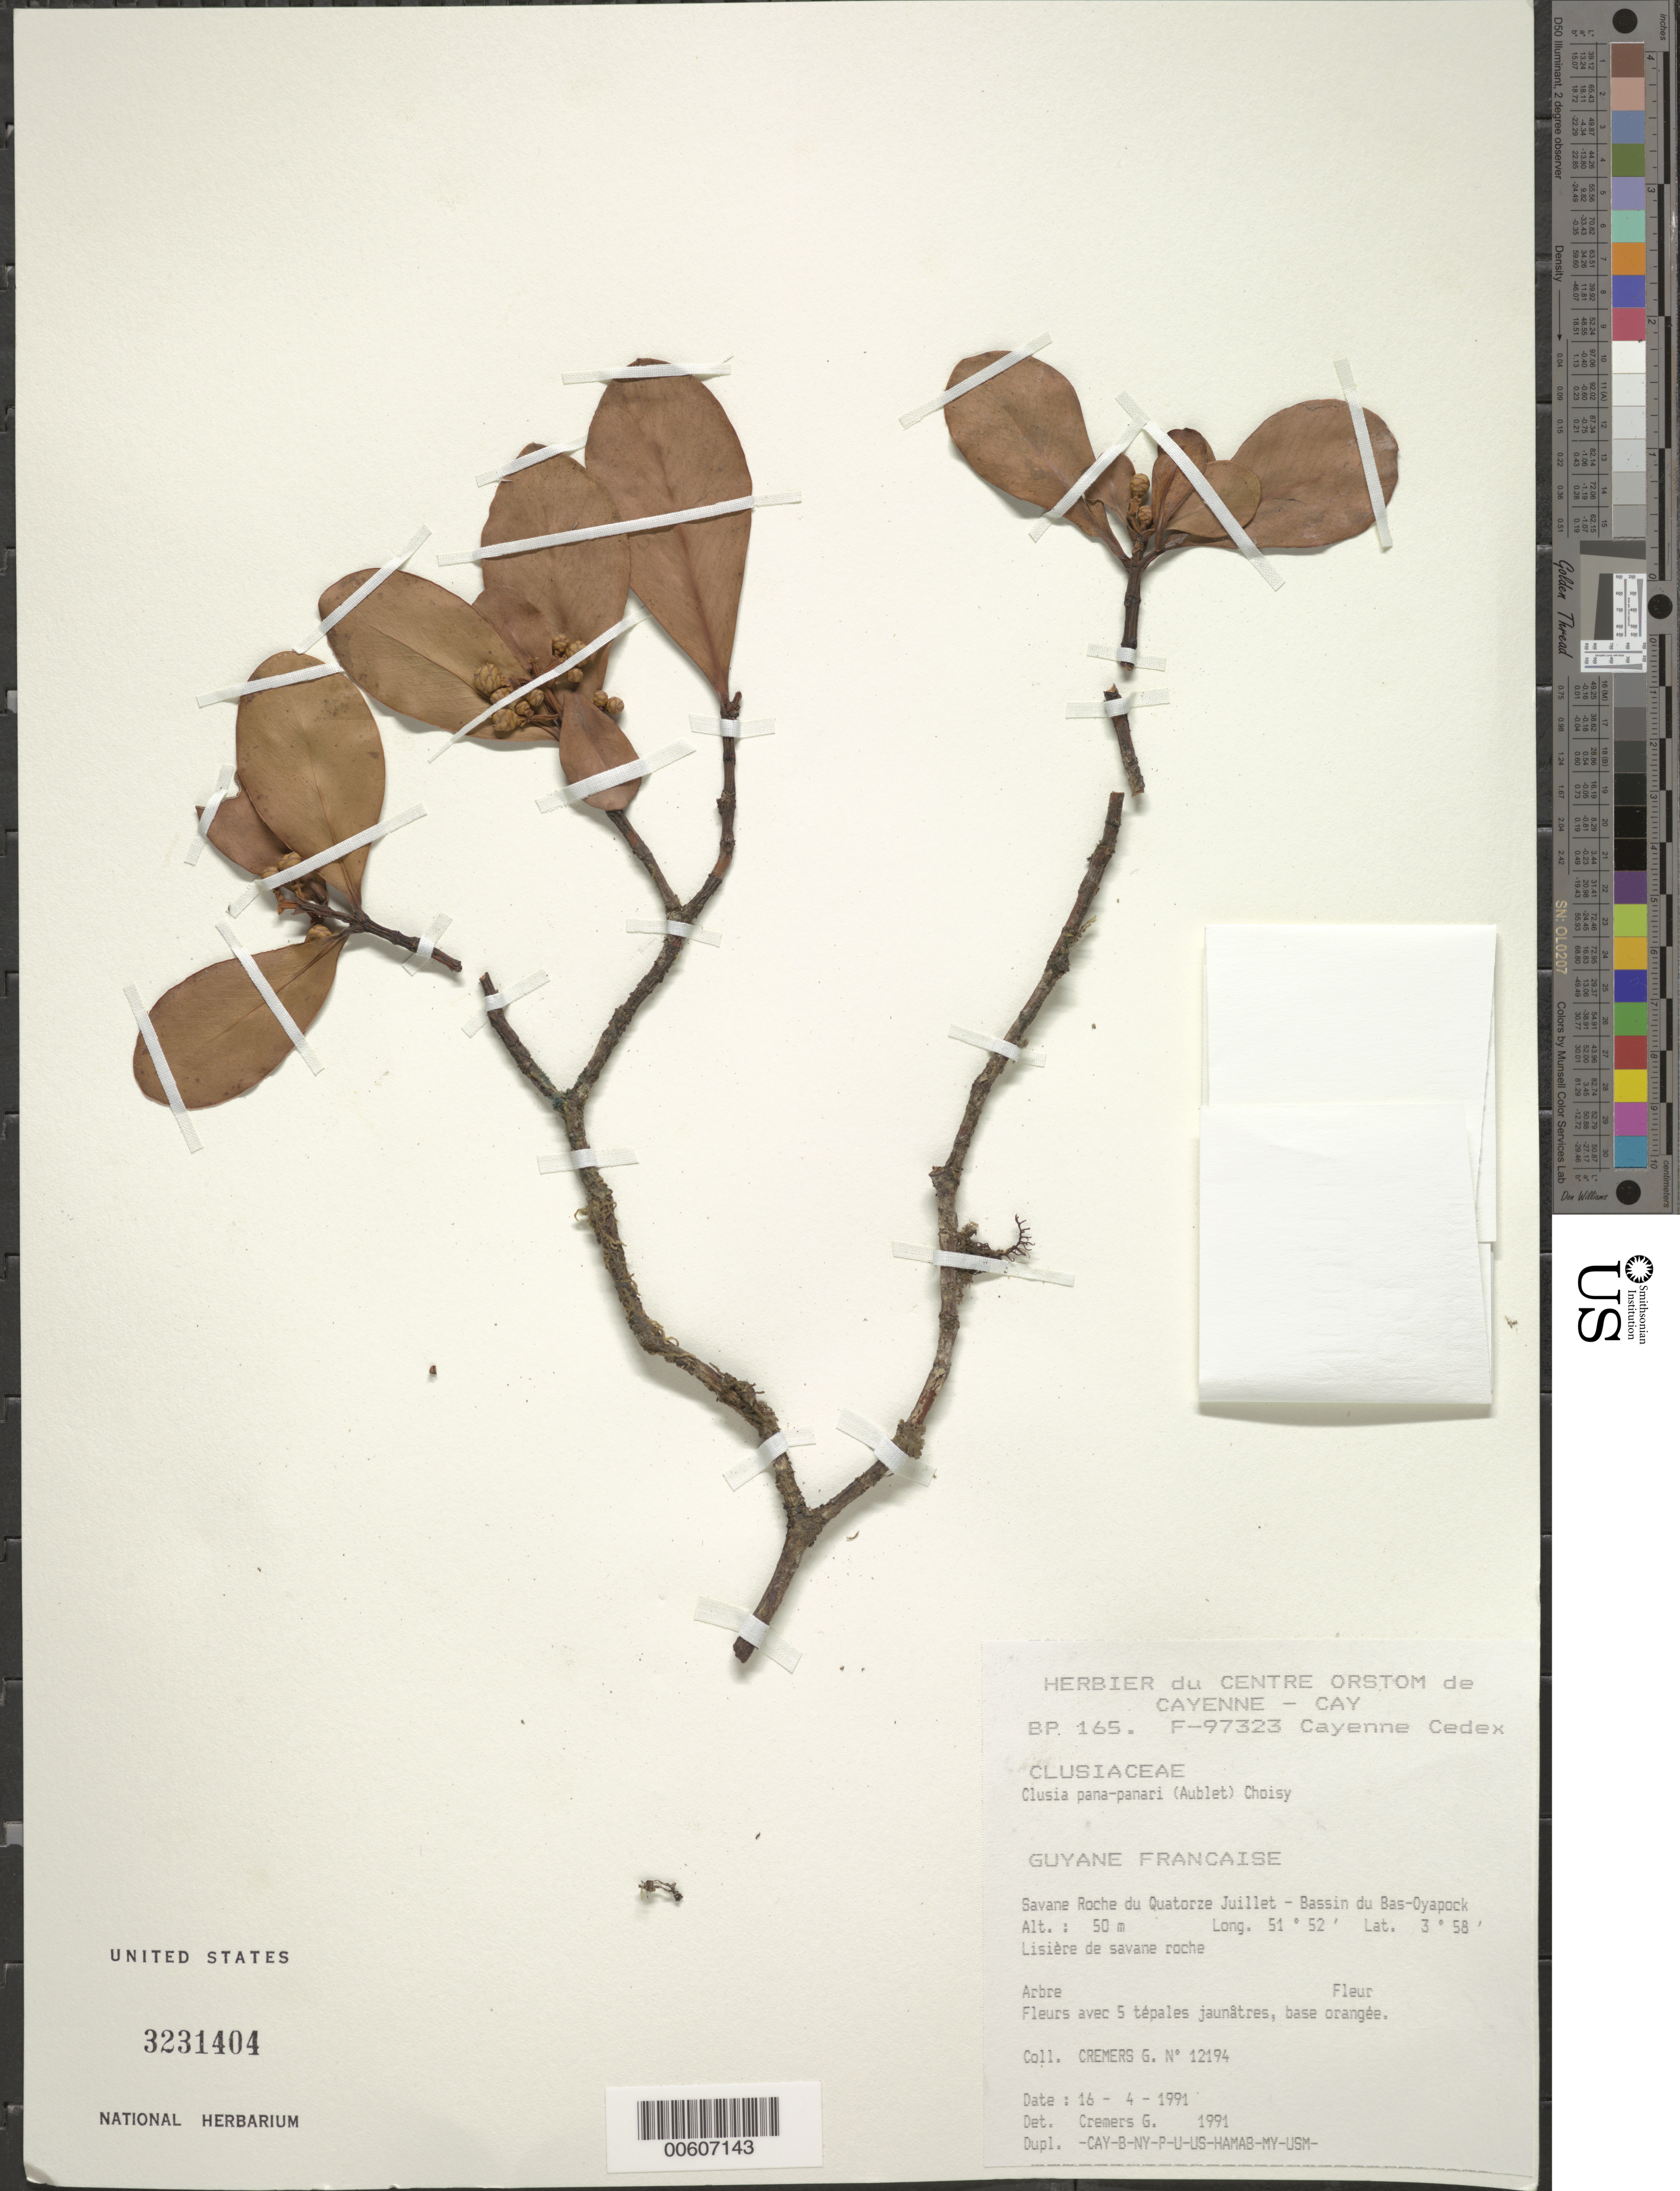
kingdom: Plantae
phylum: Tracheophyta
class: Magnoliopsida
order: Malpighiales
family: Clusiaceae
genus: Clusia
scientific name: Clusia panapanari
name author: (Aubl.) Choisy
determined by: Cremers, Georges A.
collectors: G. Cremers & S. Gautier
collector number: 12194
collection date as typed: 16-Apr-91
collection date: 1991-04-16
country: French Guiana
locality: Savane Roche du Quatorze Juillet, Bassin du Bas-Oyapock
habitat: Lisiere de savane roche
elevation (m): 50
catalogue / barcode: US 3231404